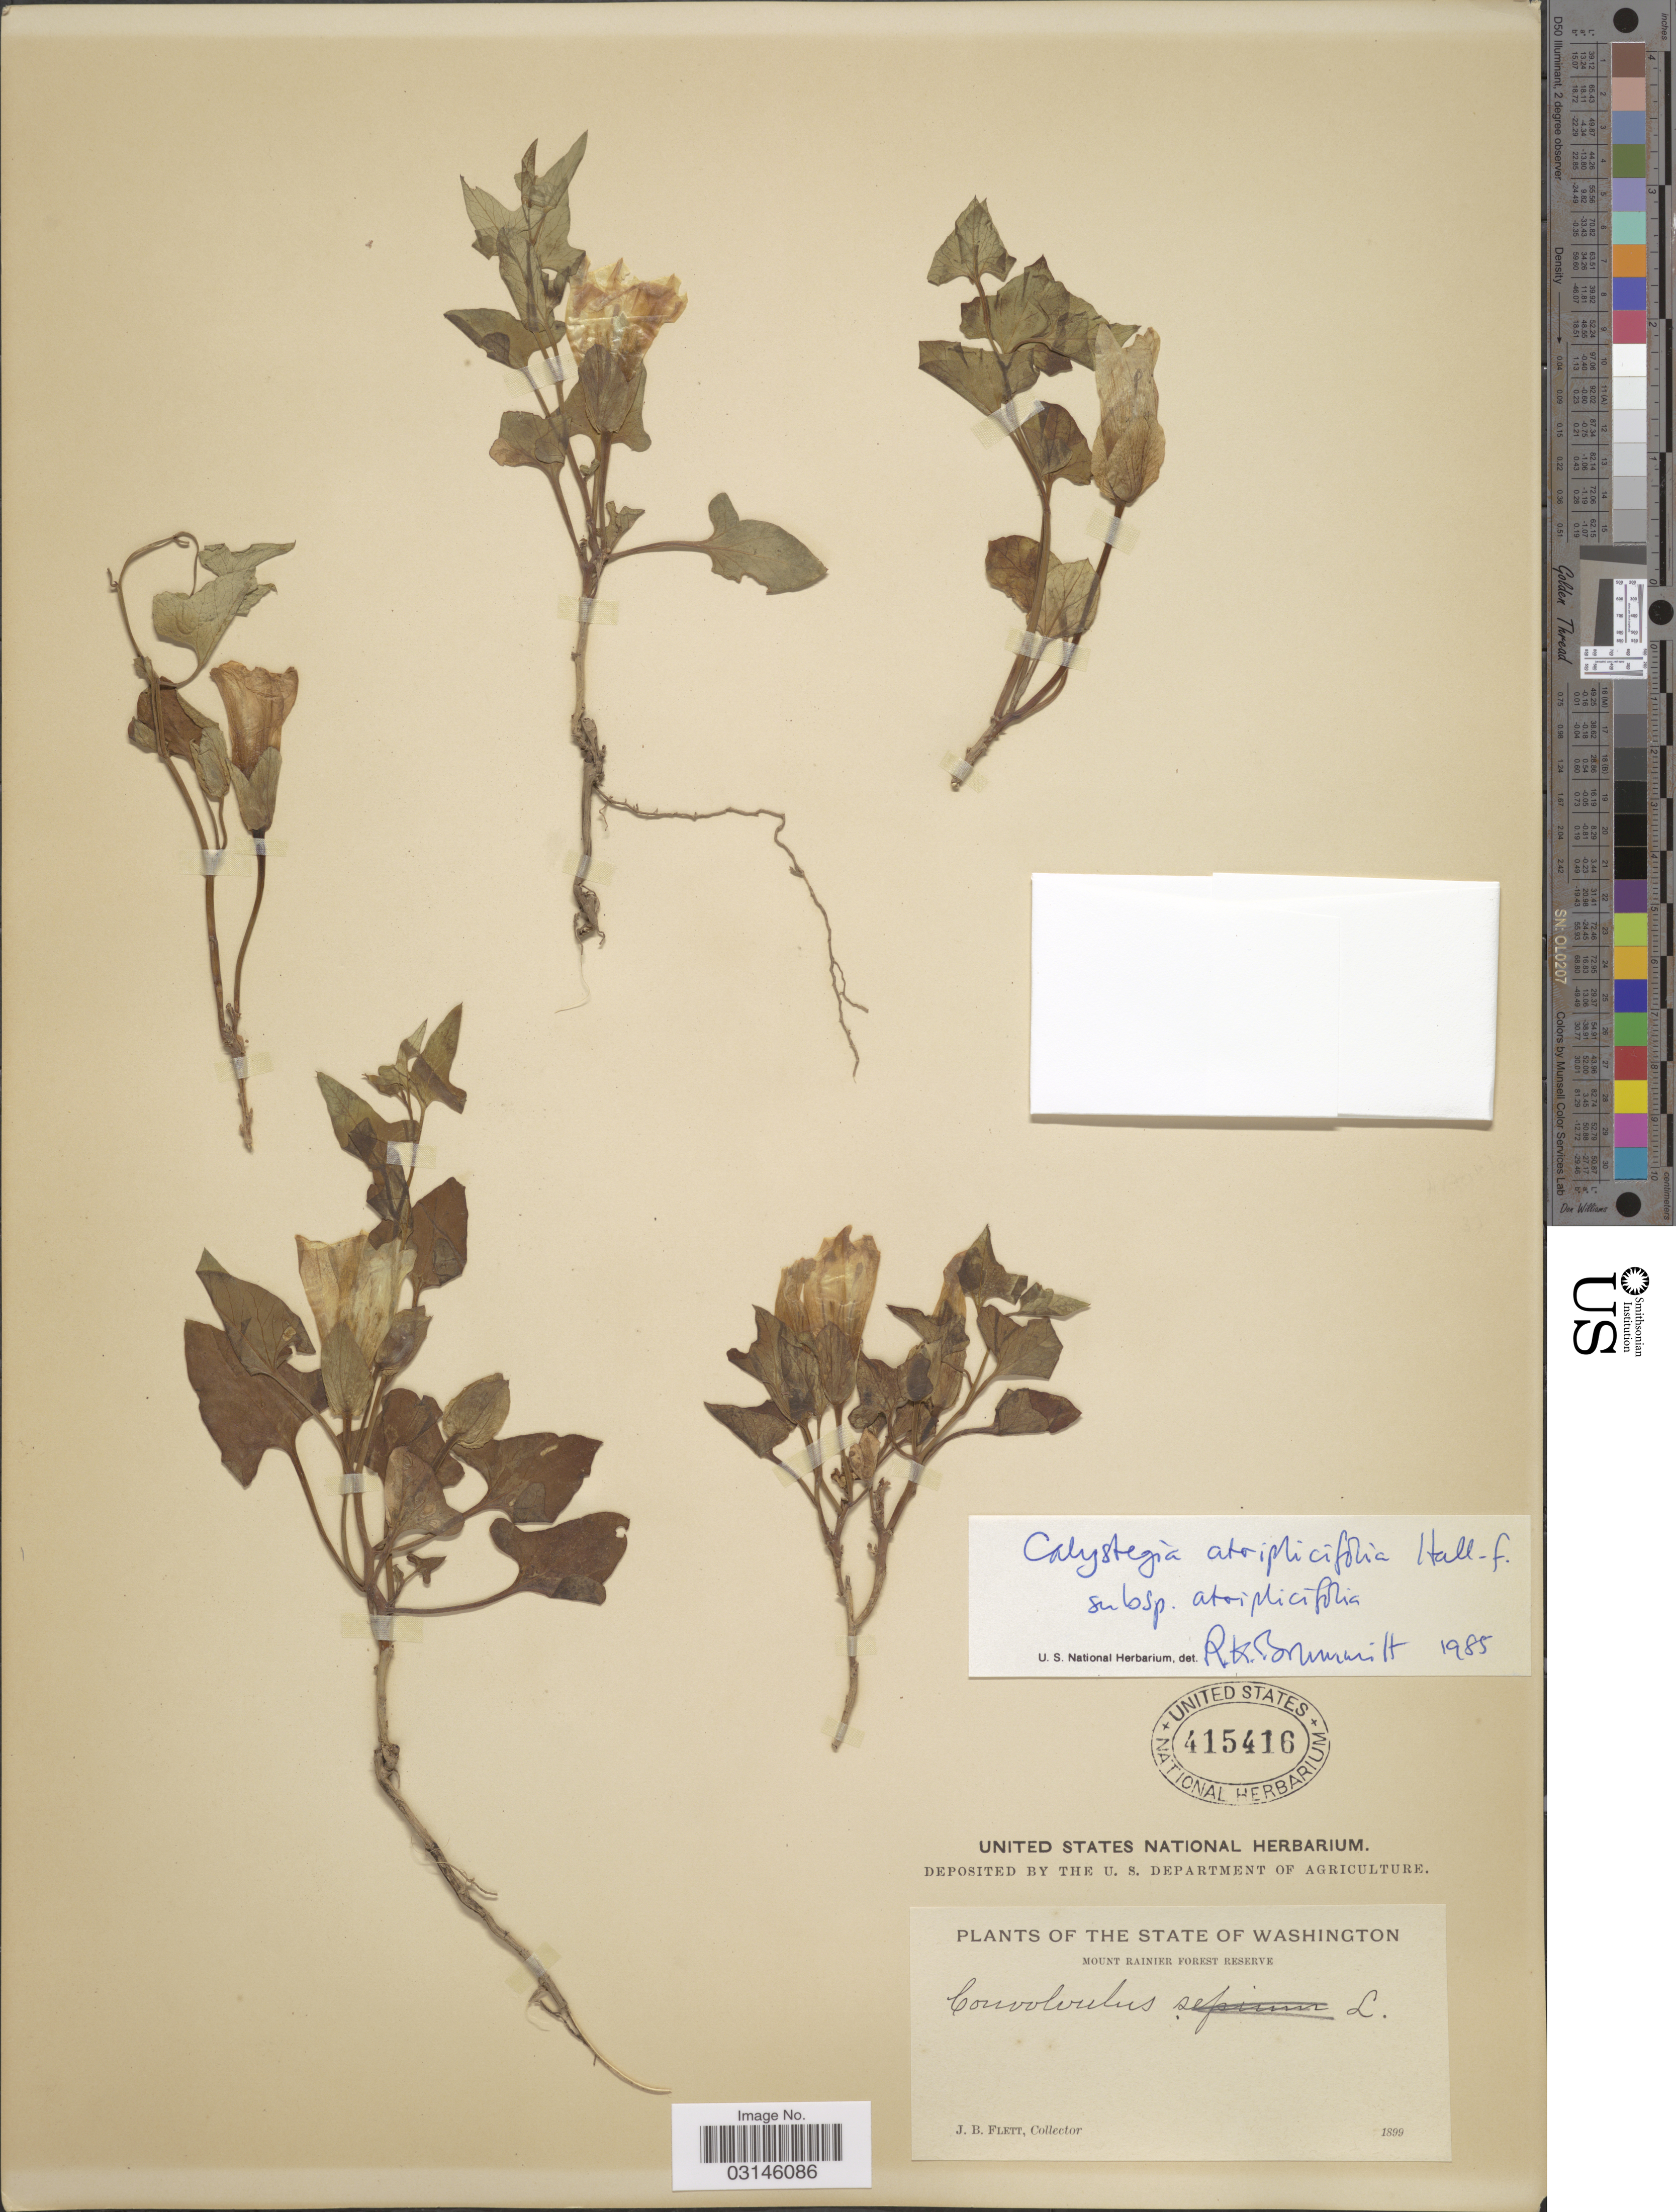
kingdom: Plantae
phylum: Tracheophyta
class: Magnoliopsida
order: Solanales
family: Convolvulaceae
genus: Calystegia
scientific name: Calystegia atriplicifolia subsp. atriplicifolia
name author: Hallier f.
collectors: J. Flett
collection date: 1899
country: United States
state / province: Washington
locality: Mount Rainier Forest Reserve.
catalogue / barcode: US 415416